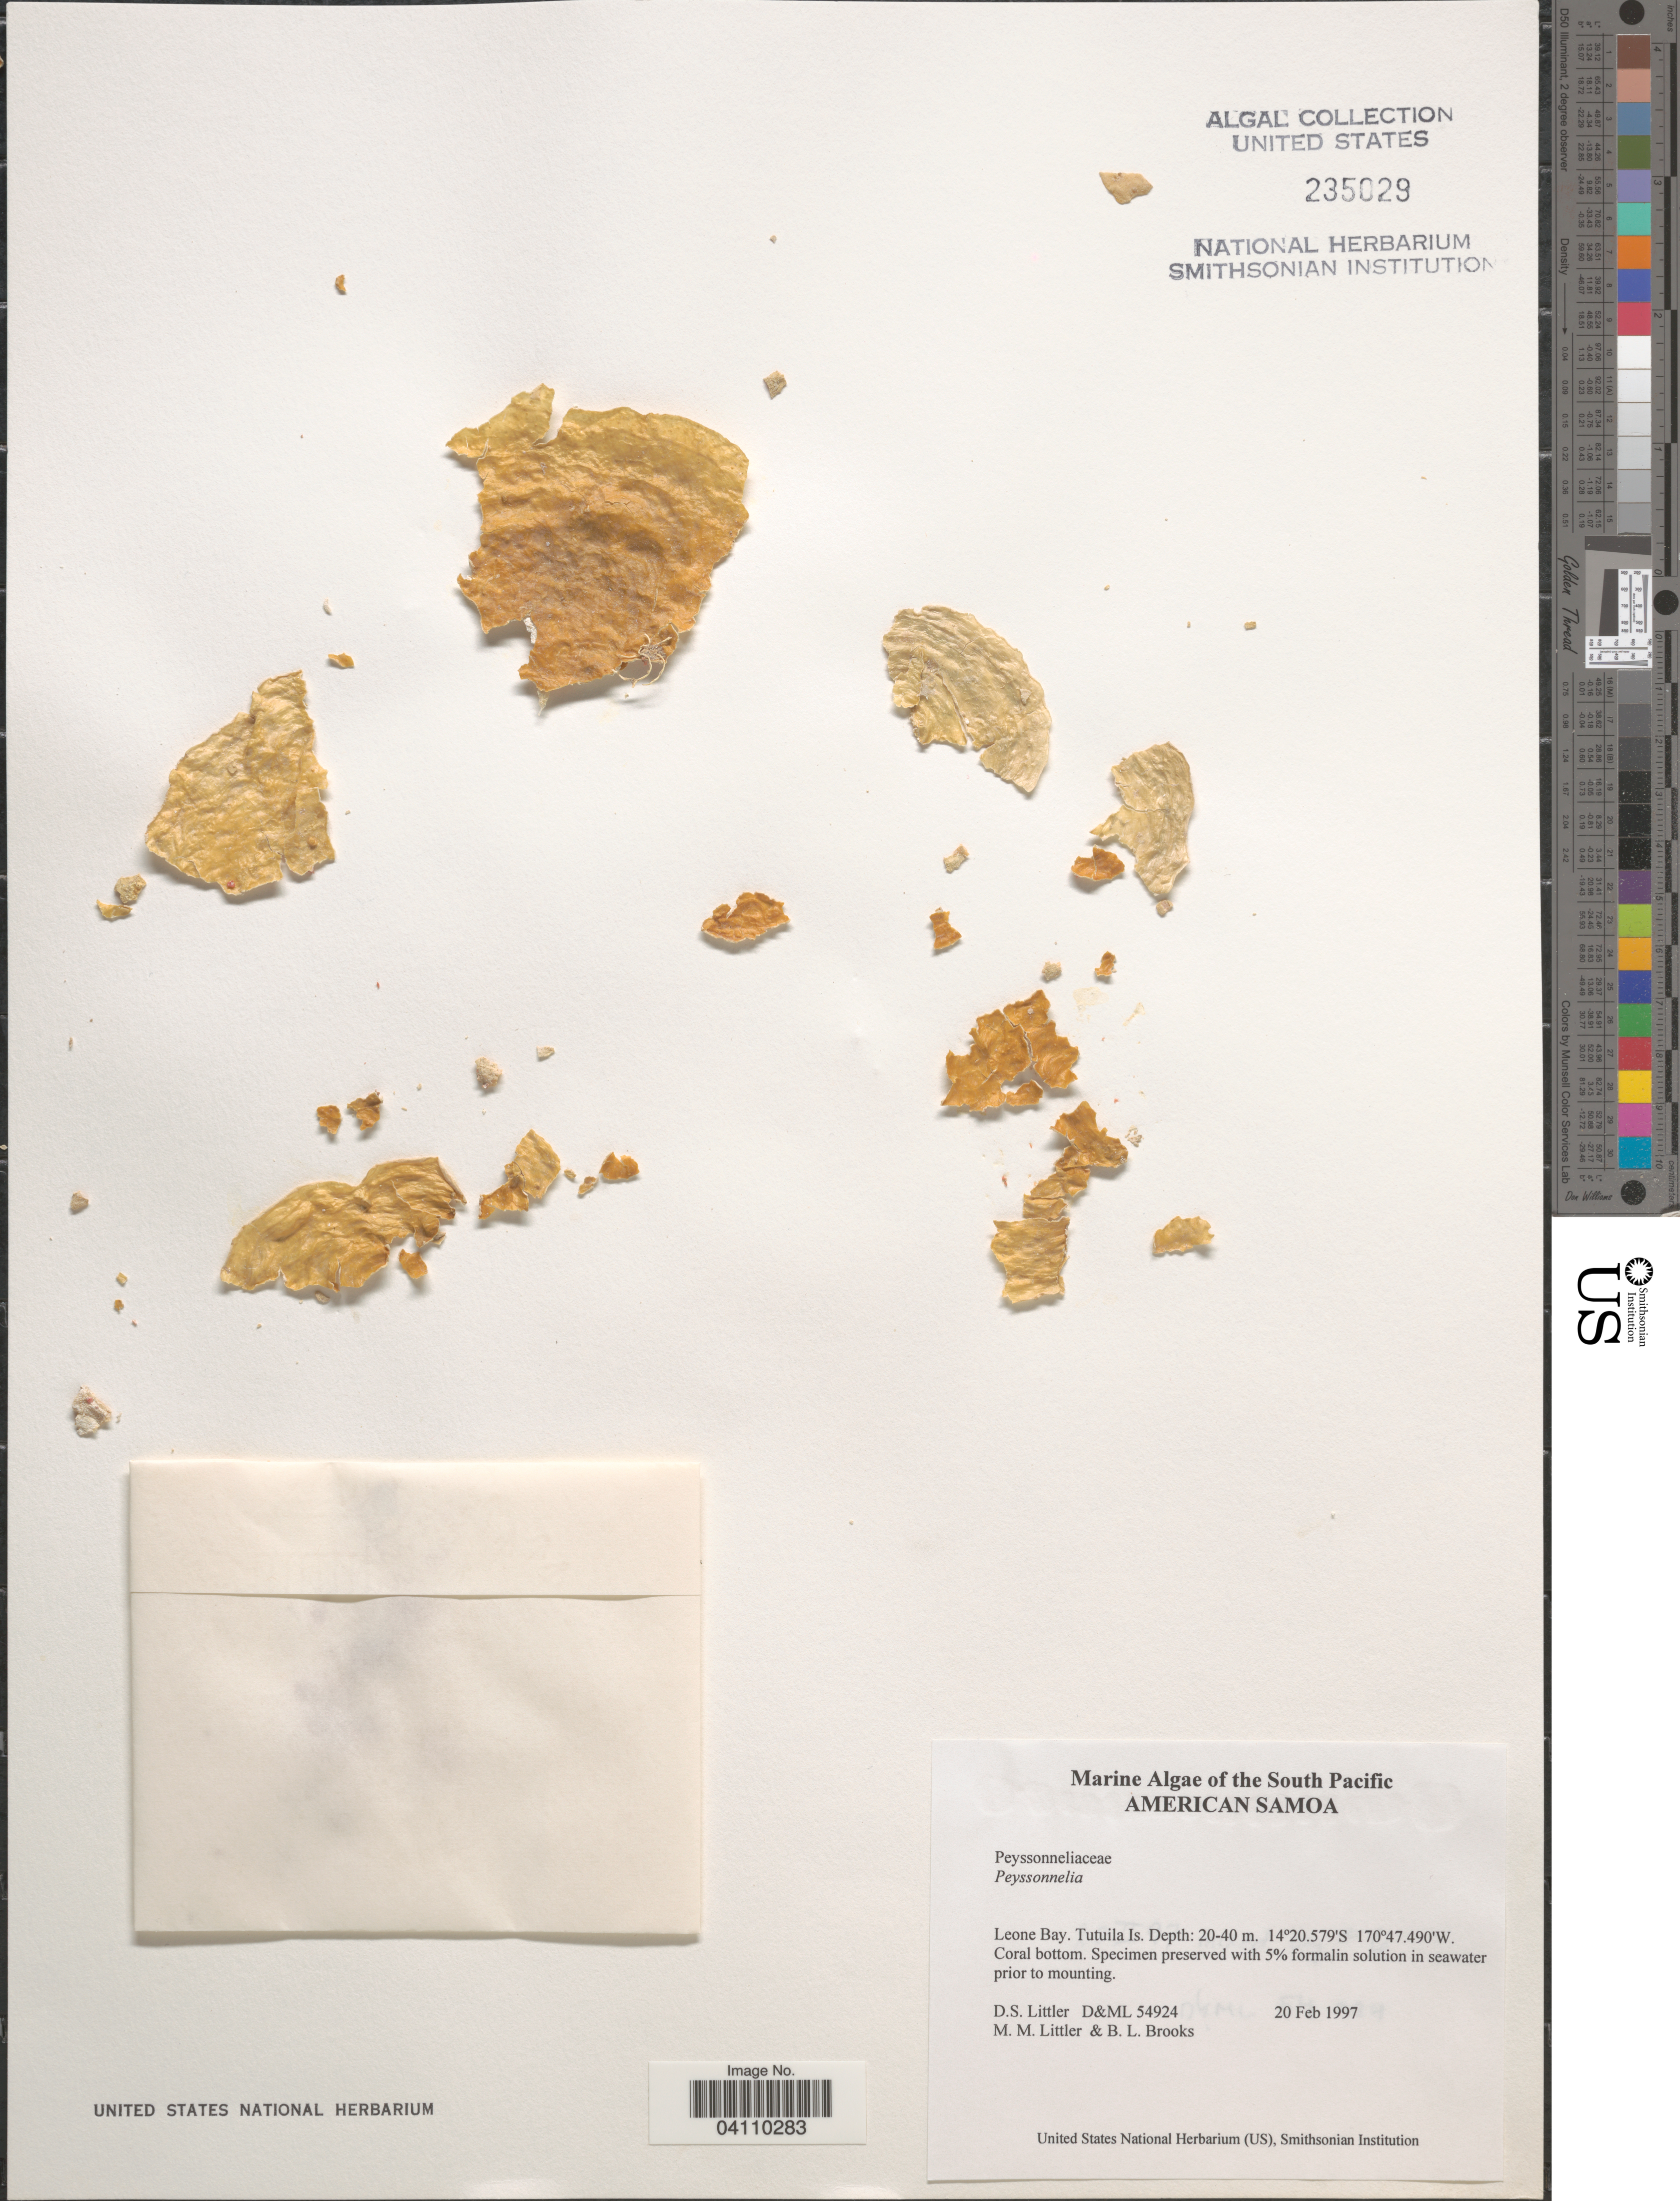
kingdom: Plantae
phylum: Rhodophyta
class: Florideophyceae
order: Peyssonneliales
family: Peyssonneliaceae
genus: Peyssonnelia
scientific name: Peyssonnelia sp.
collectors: D. S. Littler & B. Brooks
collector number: D&ML54924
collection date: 1997-02-20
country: American Samoa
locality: The South Pacific. Leone Bay. Tutuila Is.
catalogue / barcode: US 235029